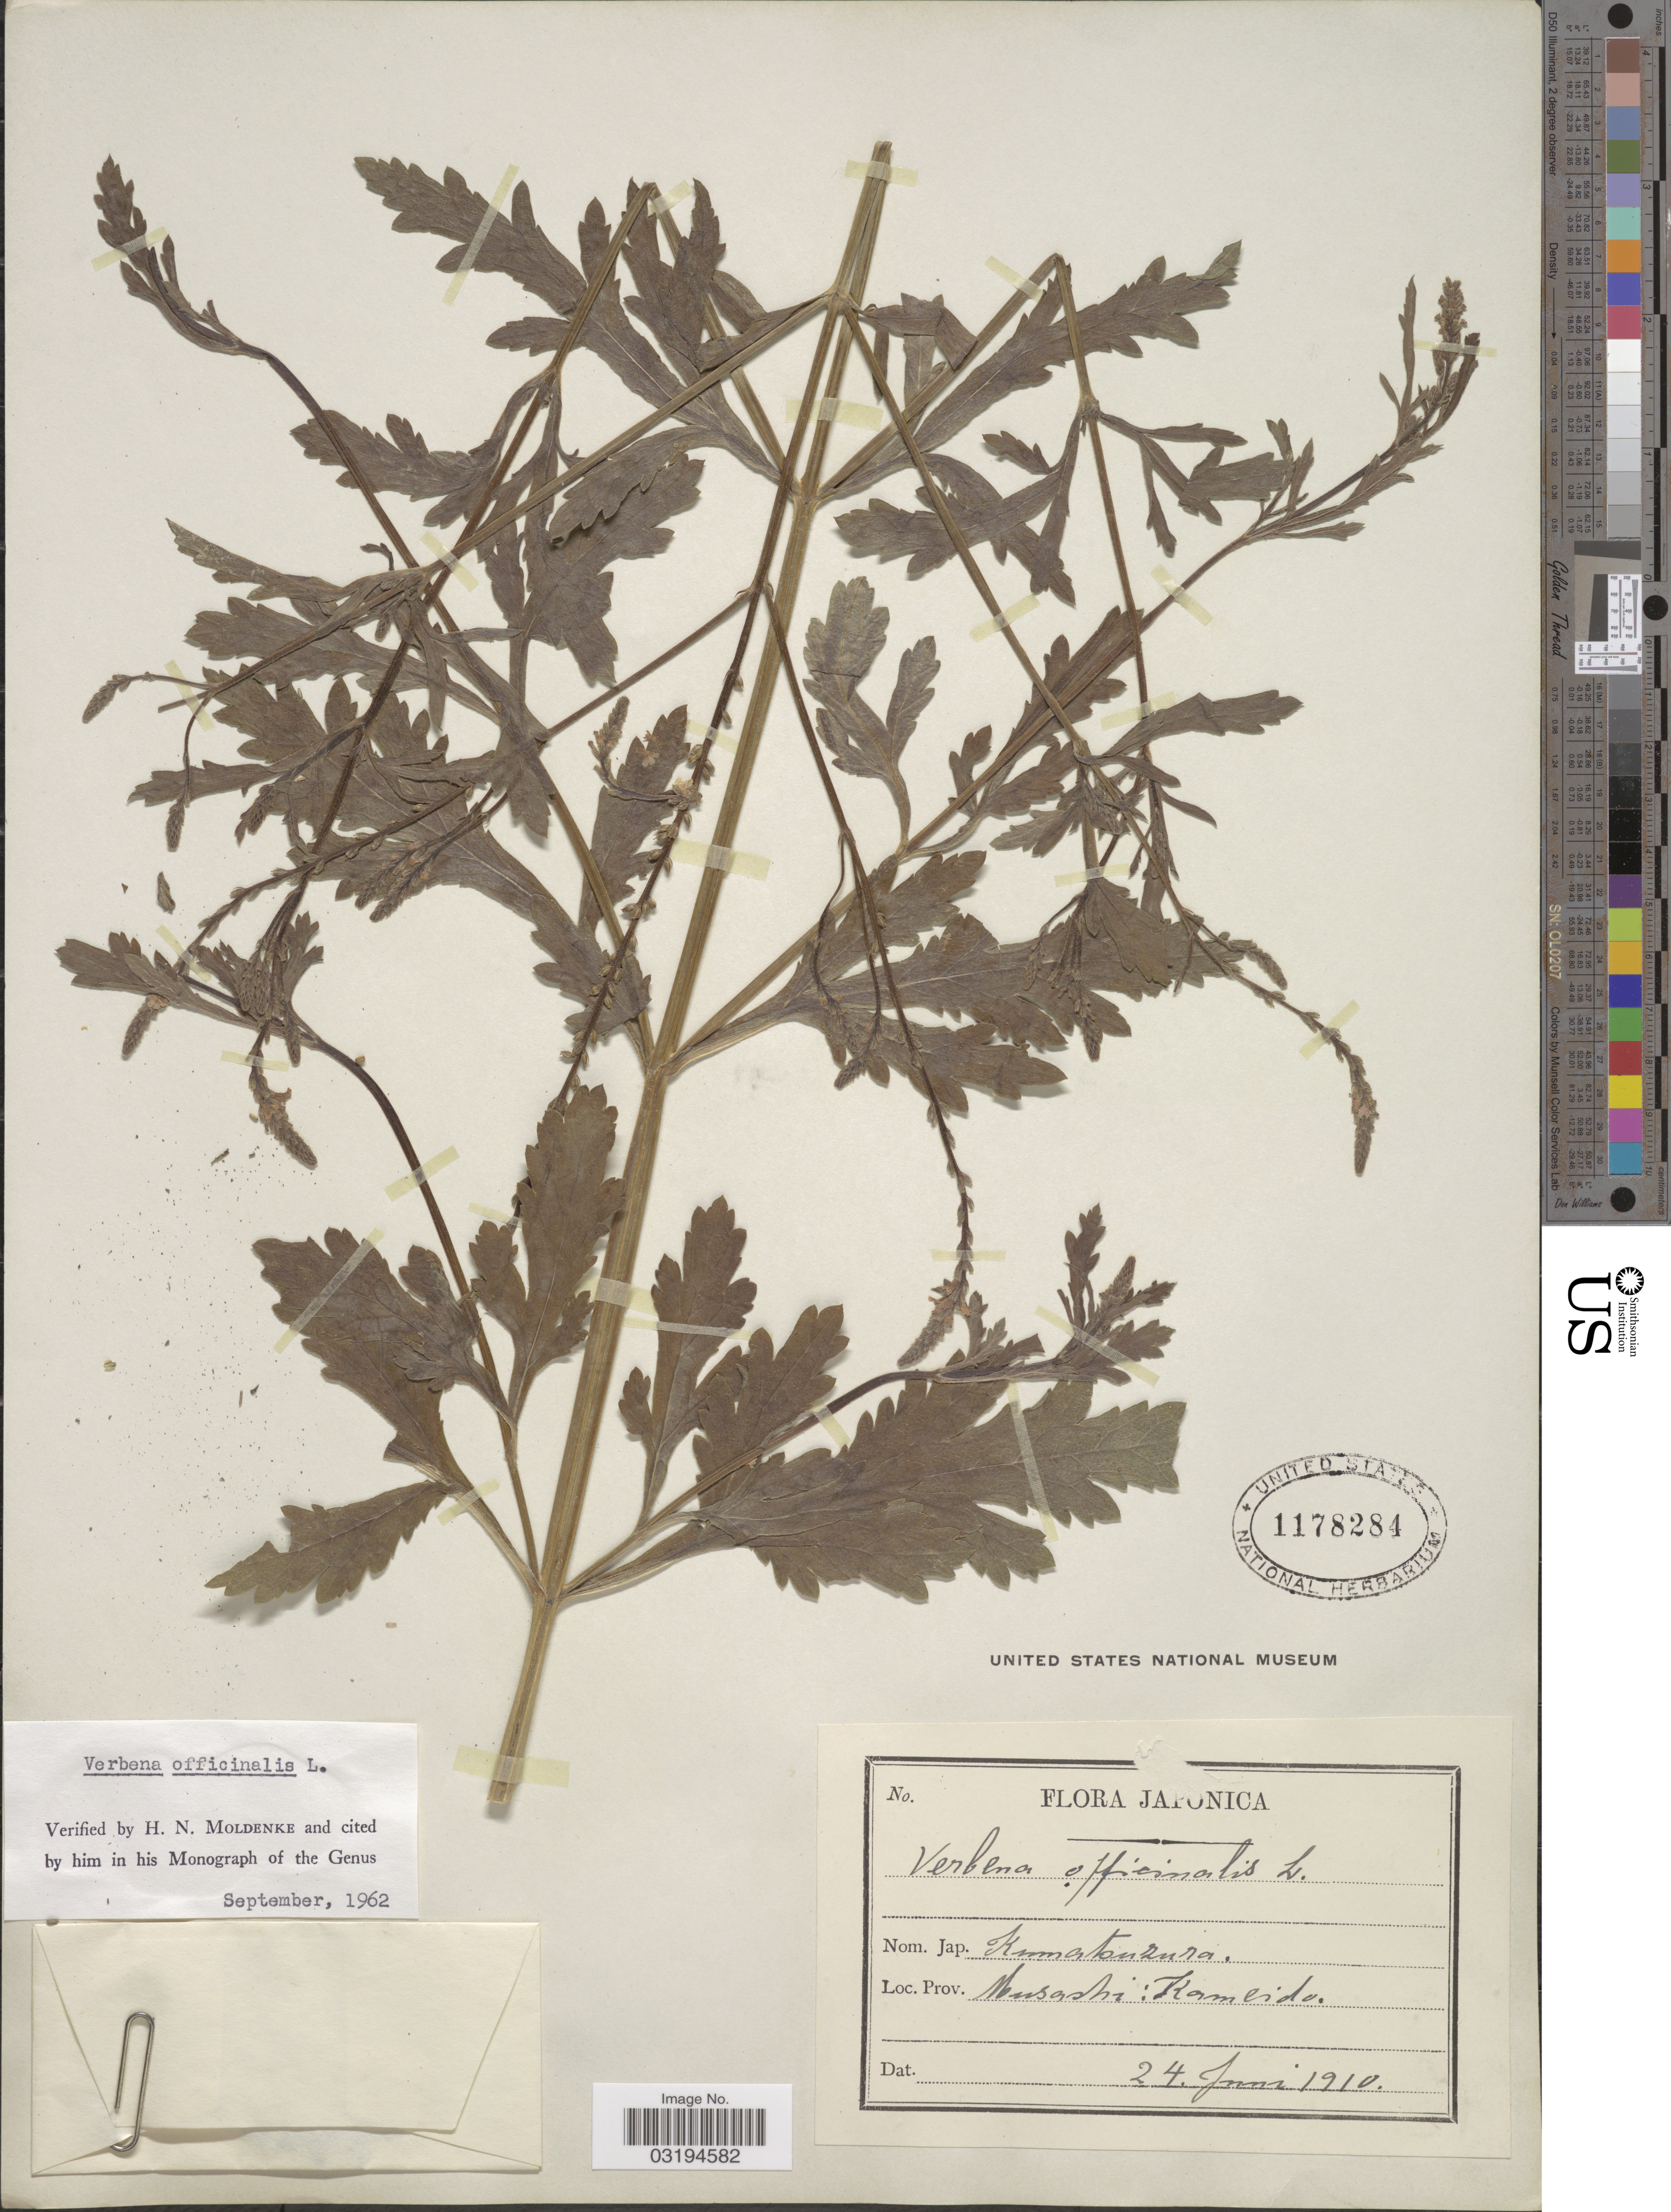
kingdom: Plantae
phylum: Tracheophyta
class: Magnoliopsida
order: Lamiales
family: Verbenaceae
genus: Verbena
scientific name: Verbena officinalis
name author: L.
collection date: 1910-06-24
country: Japan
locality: Musashi: Kameido.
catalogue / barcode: US 1178284